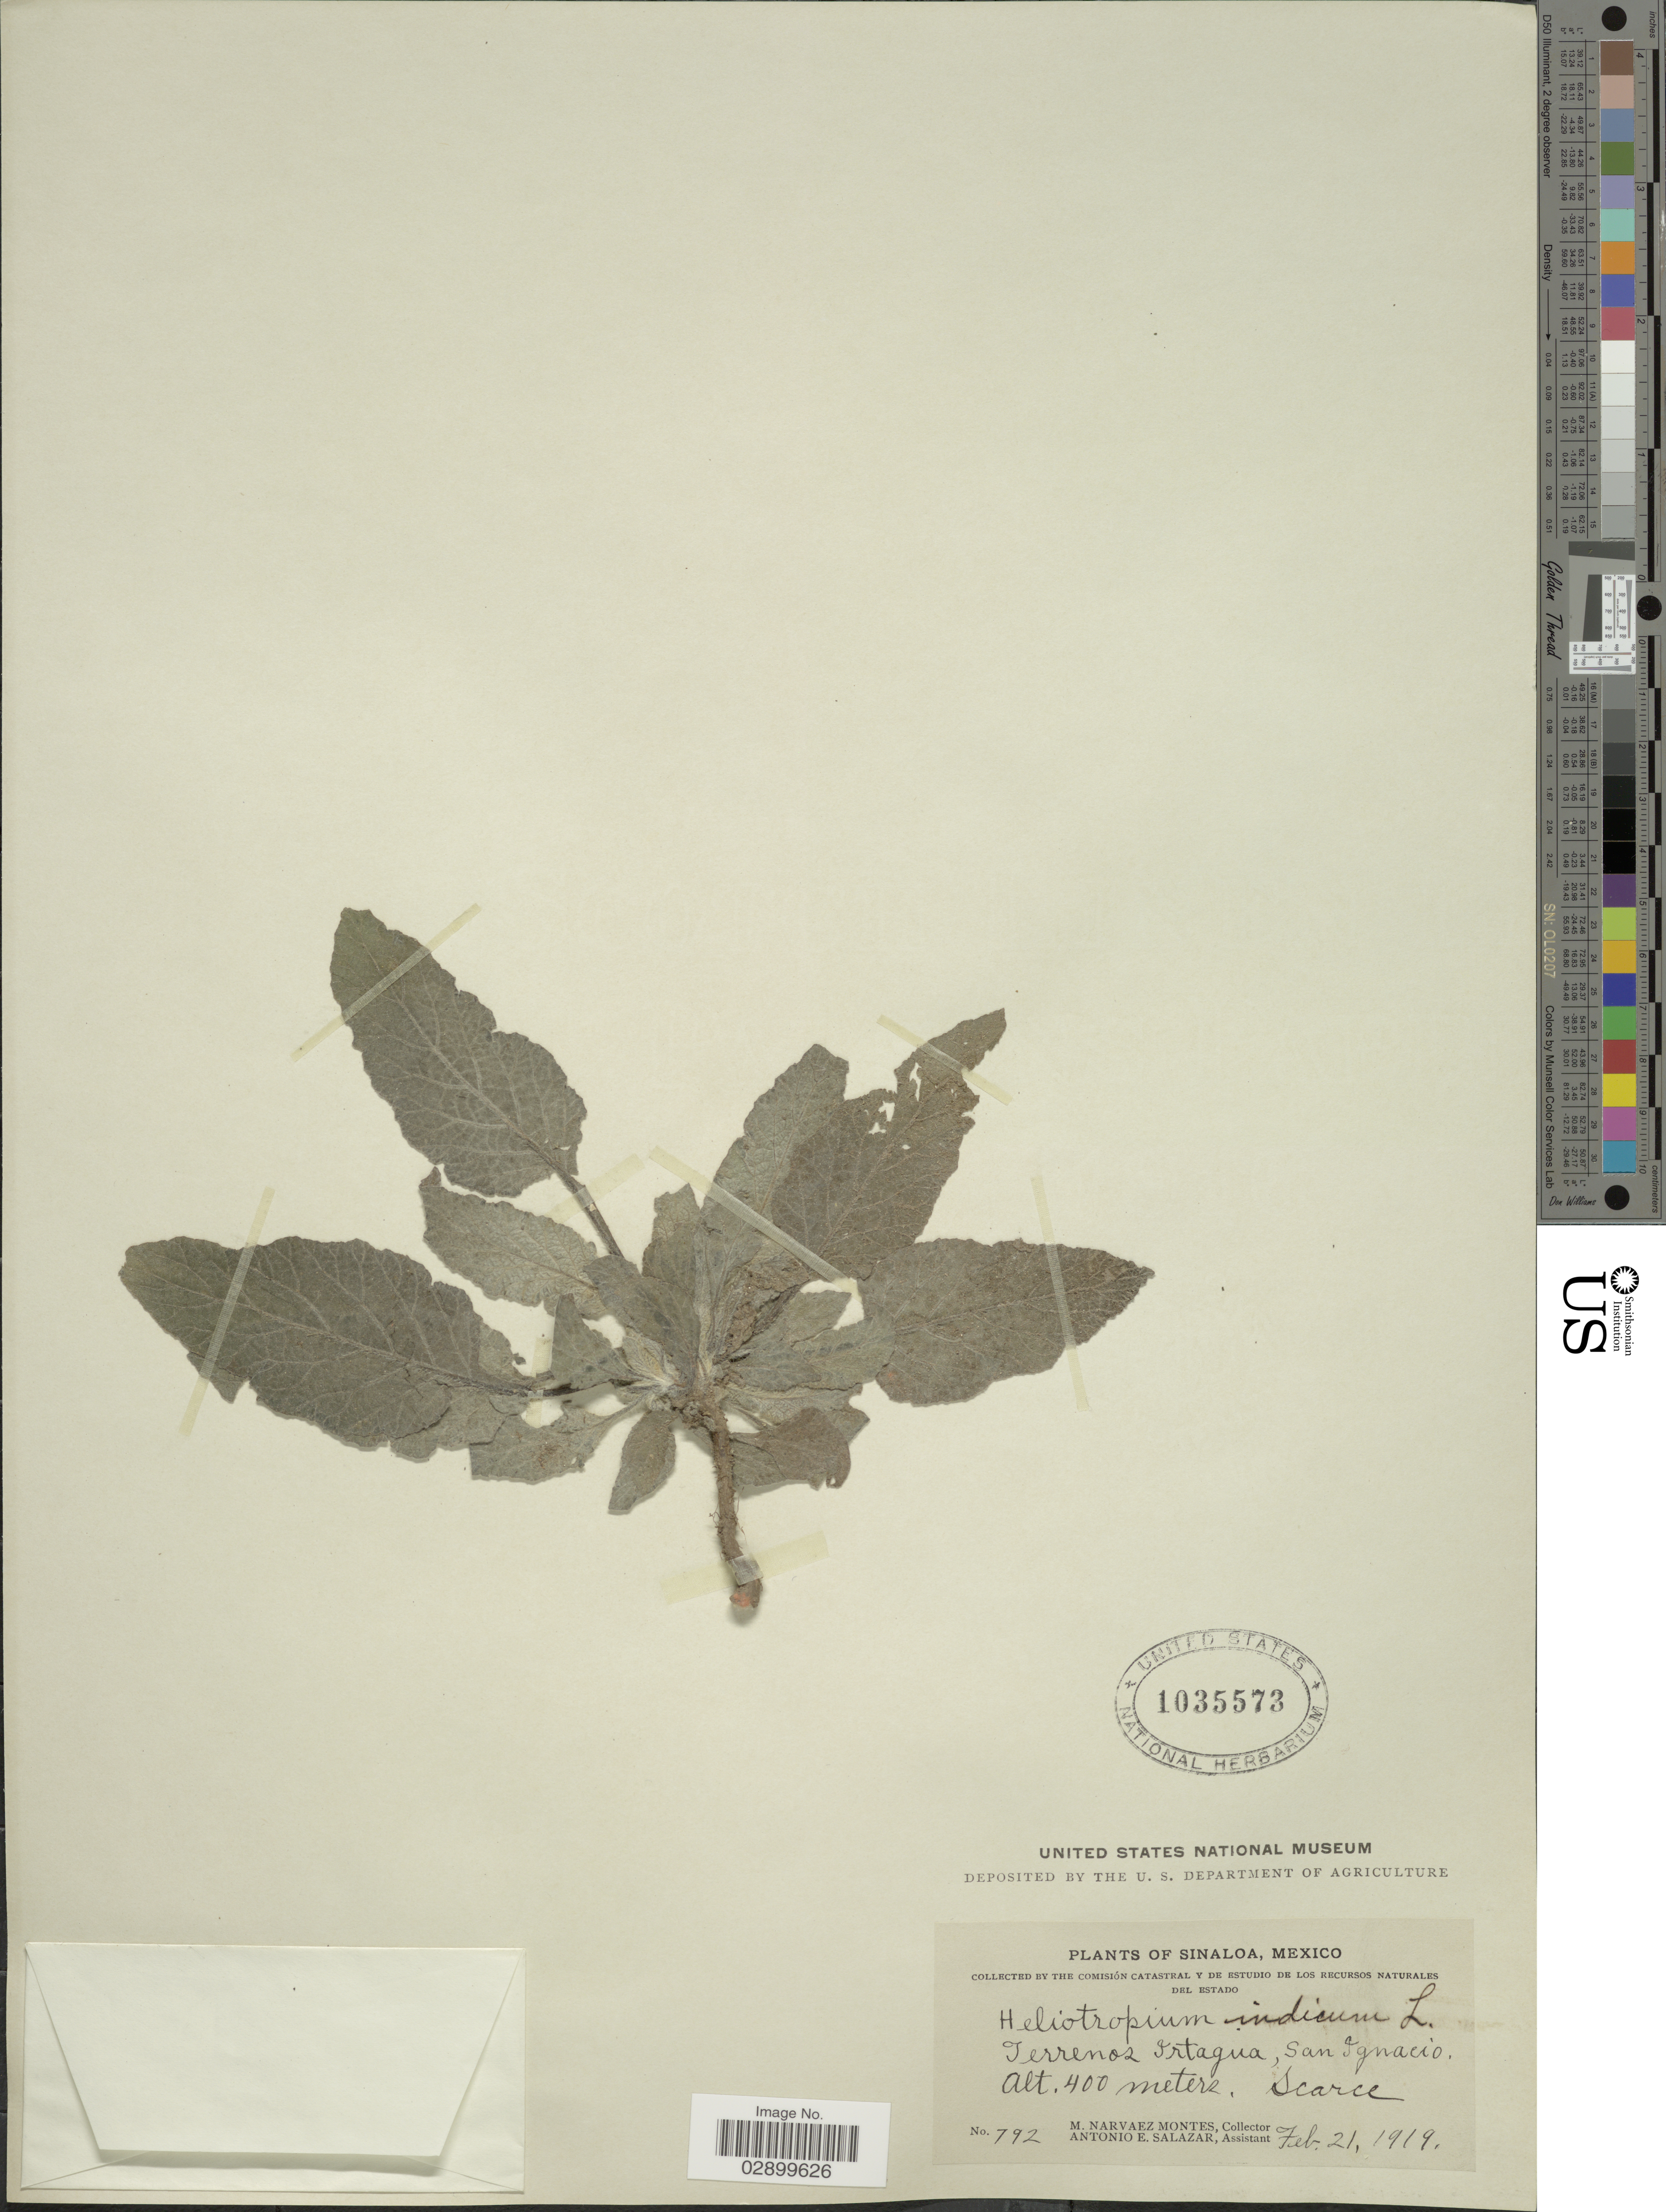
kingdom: Plantae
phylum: Tracheophyta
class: Magnoliopsida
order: Boraginales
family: Heliotropiaceae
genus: Heliotropium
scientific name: Heliotropium indicum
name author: L.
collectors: M. Narvaez-Montes & A. E. Salazar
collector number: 792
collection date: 1919-02-21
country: Mexico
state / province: Sinaloa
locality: Terrenos Irtagua, San Ignacio.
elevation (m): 400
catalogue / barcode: US 1035573